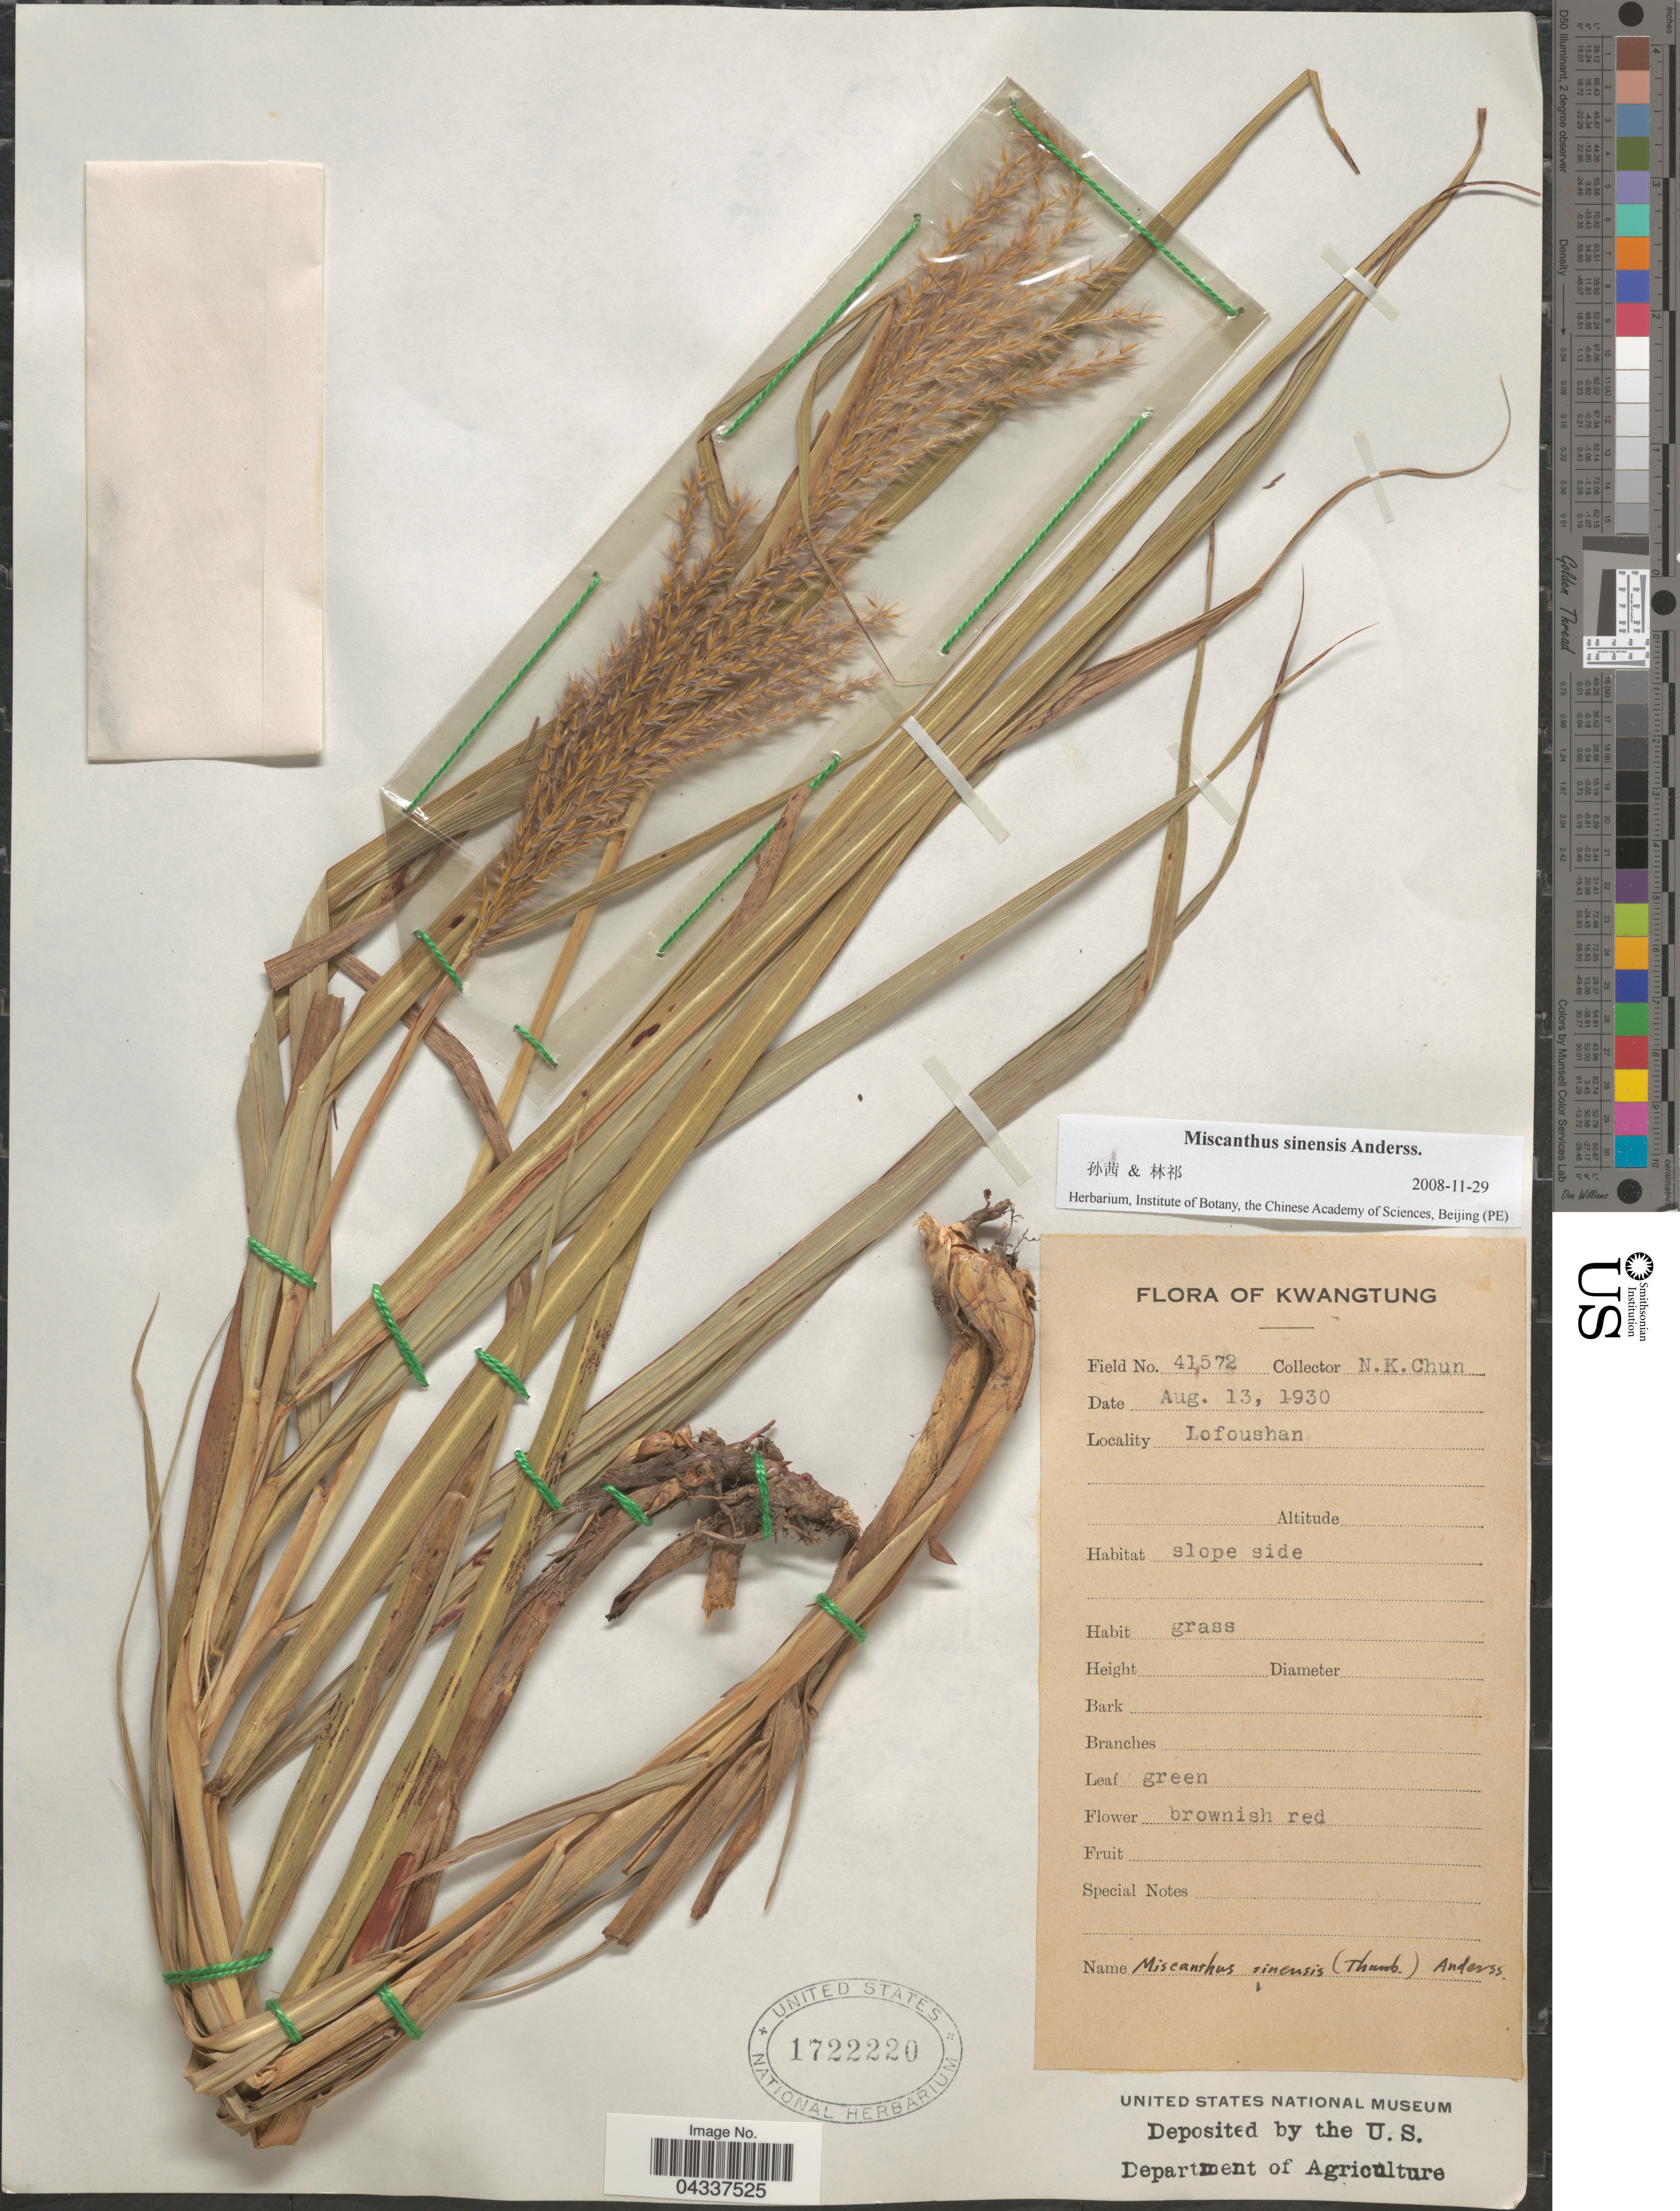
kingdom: Plantae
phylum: Tracheophyta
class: Liliopsida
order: Poales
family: Poaceae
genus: Miscanthus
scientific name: Miscanthus sinensis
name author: Andersson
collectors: N. K. Chun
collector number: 41572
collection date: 1930-08-13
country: China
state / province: Guangdong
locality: Kwangtung. Lofoushan. Slope side.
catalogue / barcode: US 1722220